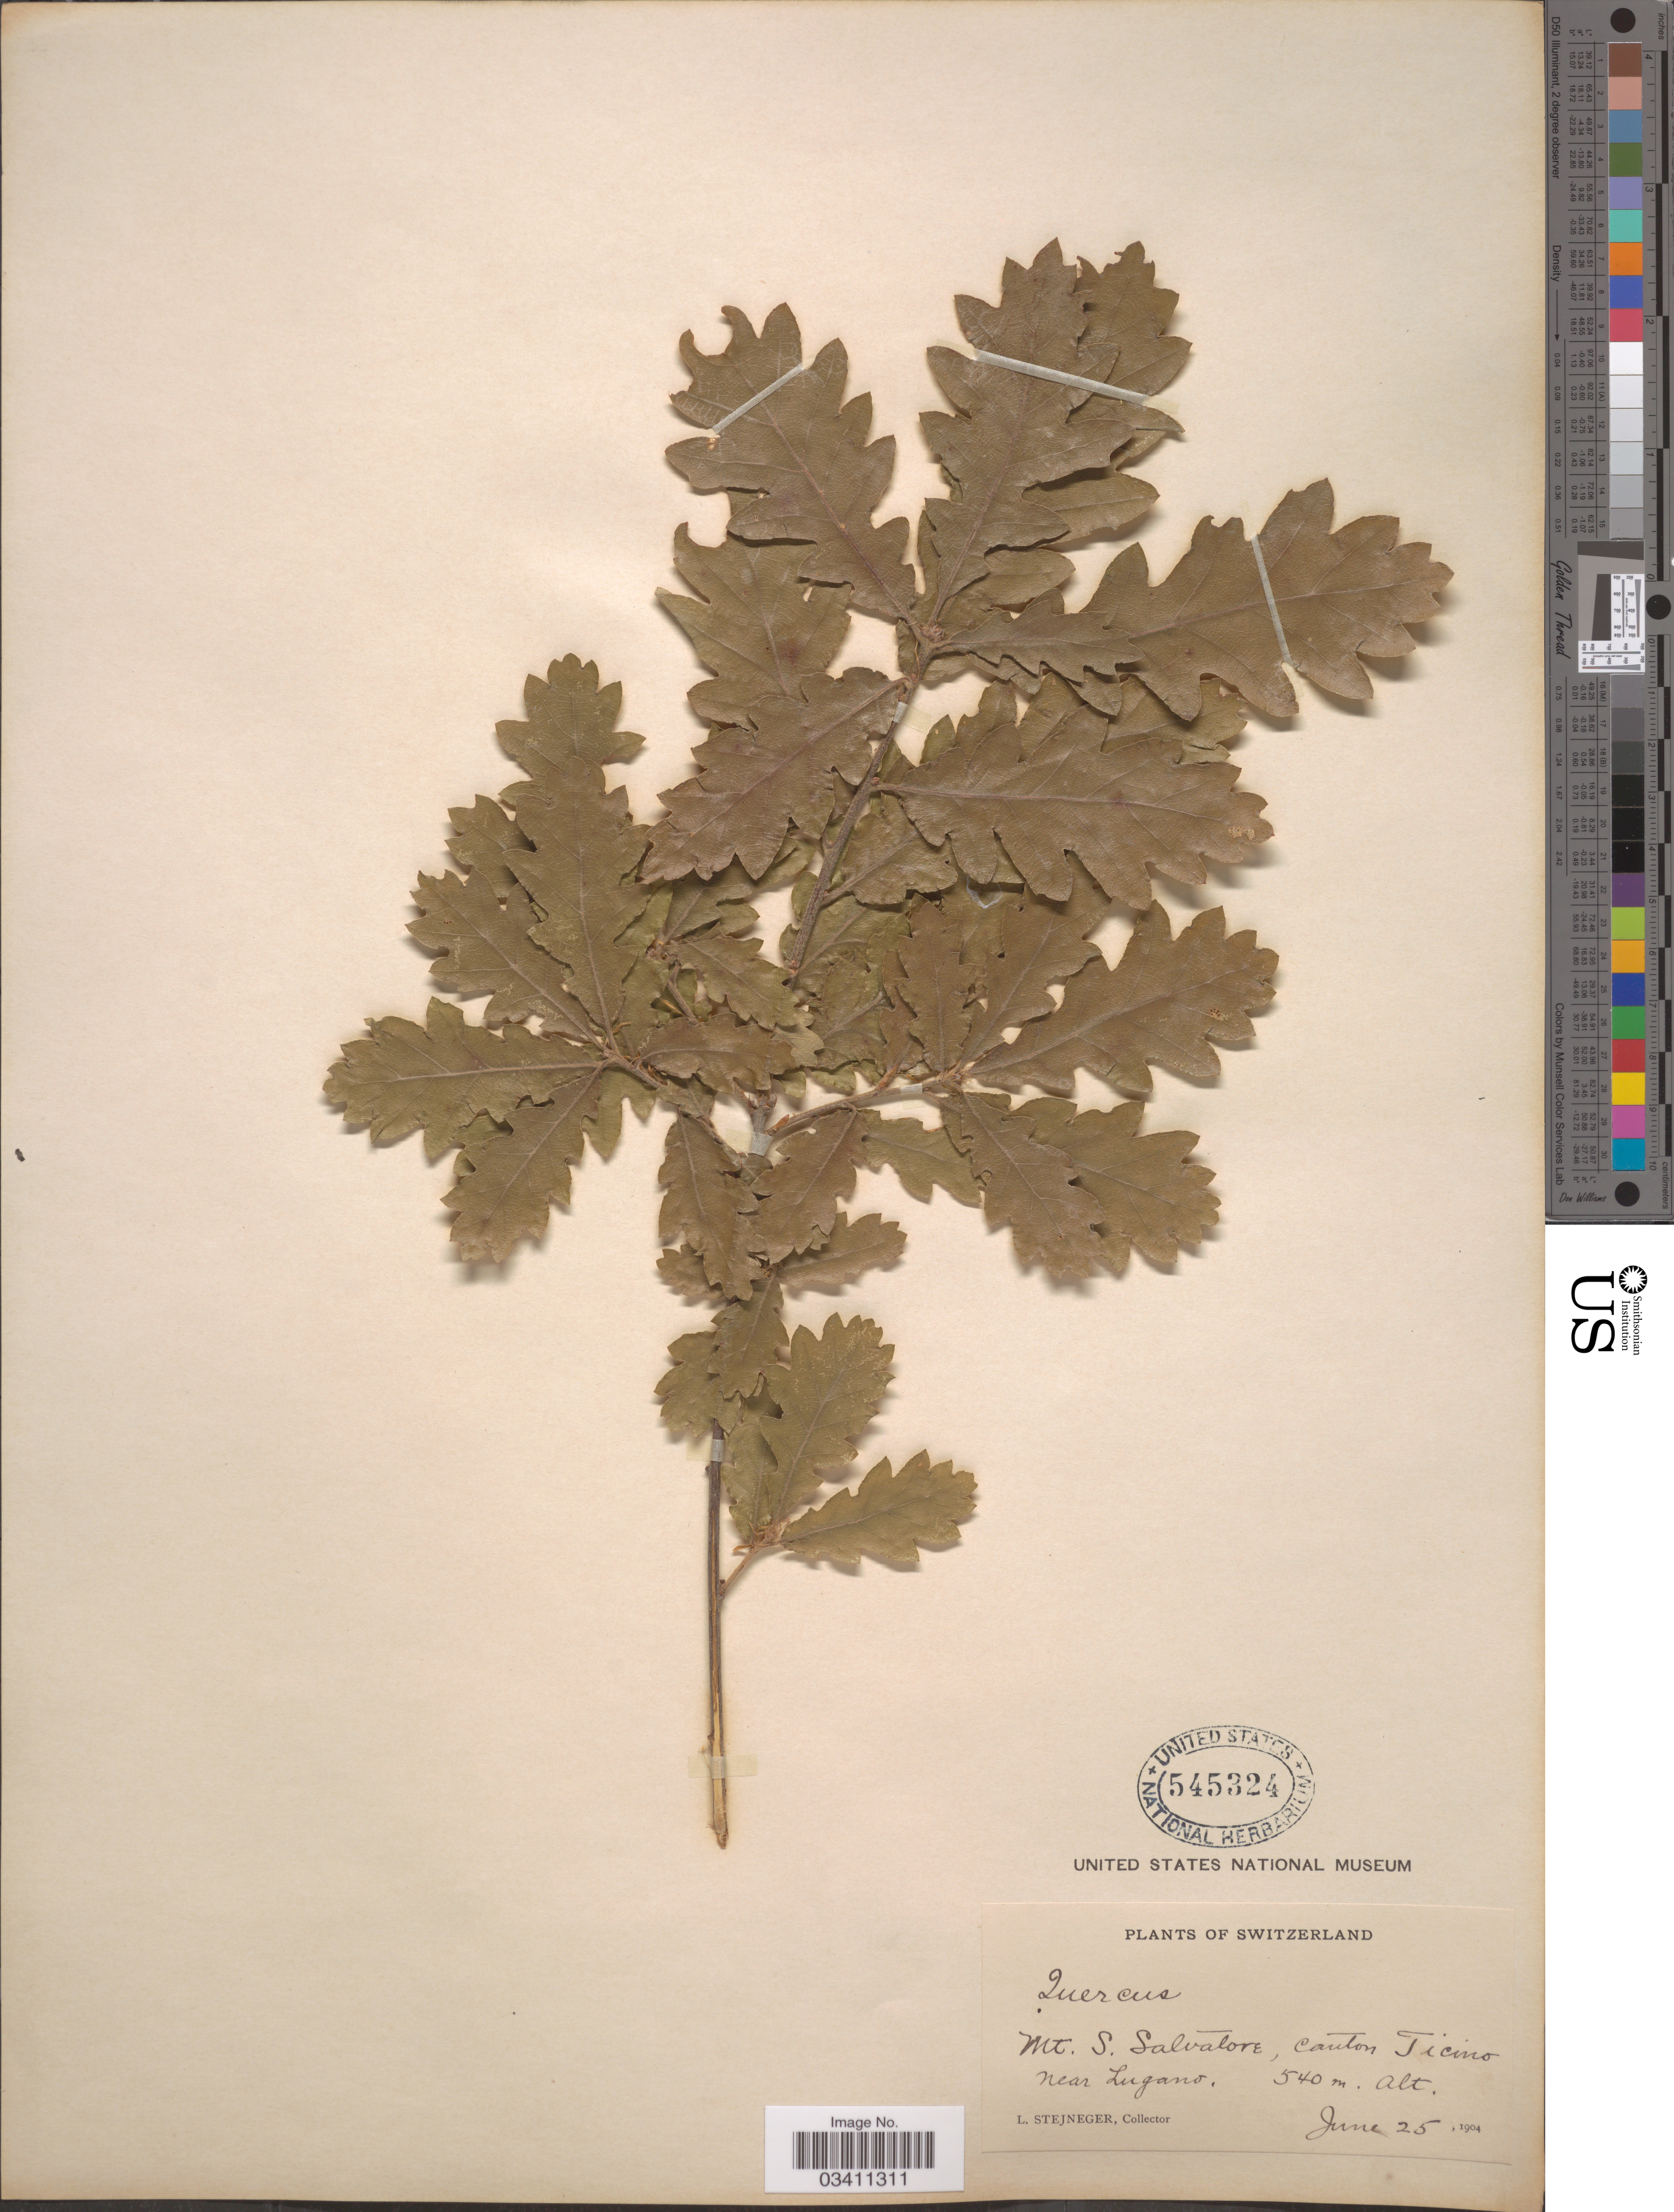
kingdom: Plantae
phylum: Tracheophyta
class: Magnoliopsida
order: Fagales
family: Fagaceae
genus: Quercus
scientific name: Quercus sp.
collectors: L. Stejneger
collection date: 1904-06-25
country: Switzerland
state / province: Ticino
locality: Mt. S. Salvatore, Canton Ticino, near Lugano.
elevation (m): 540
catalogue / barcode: US 545324